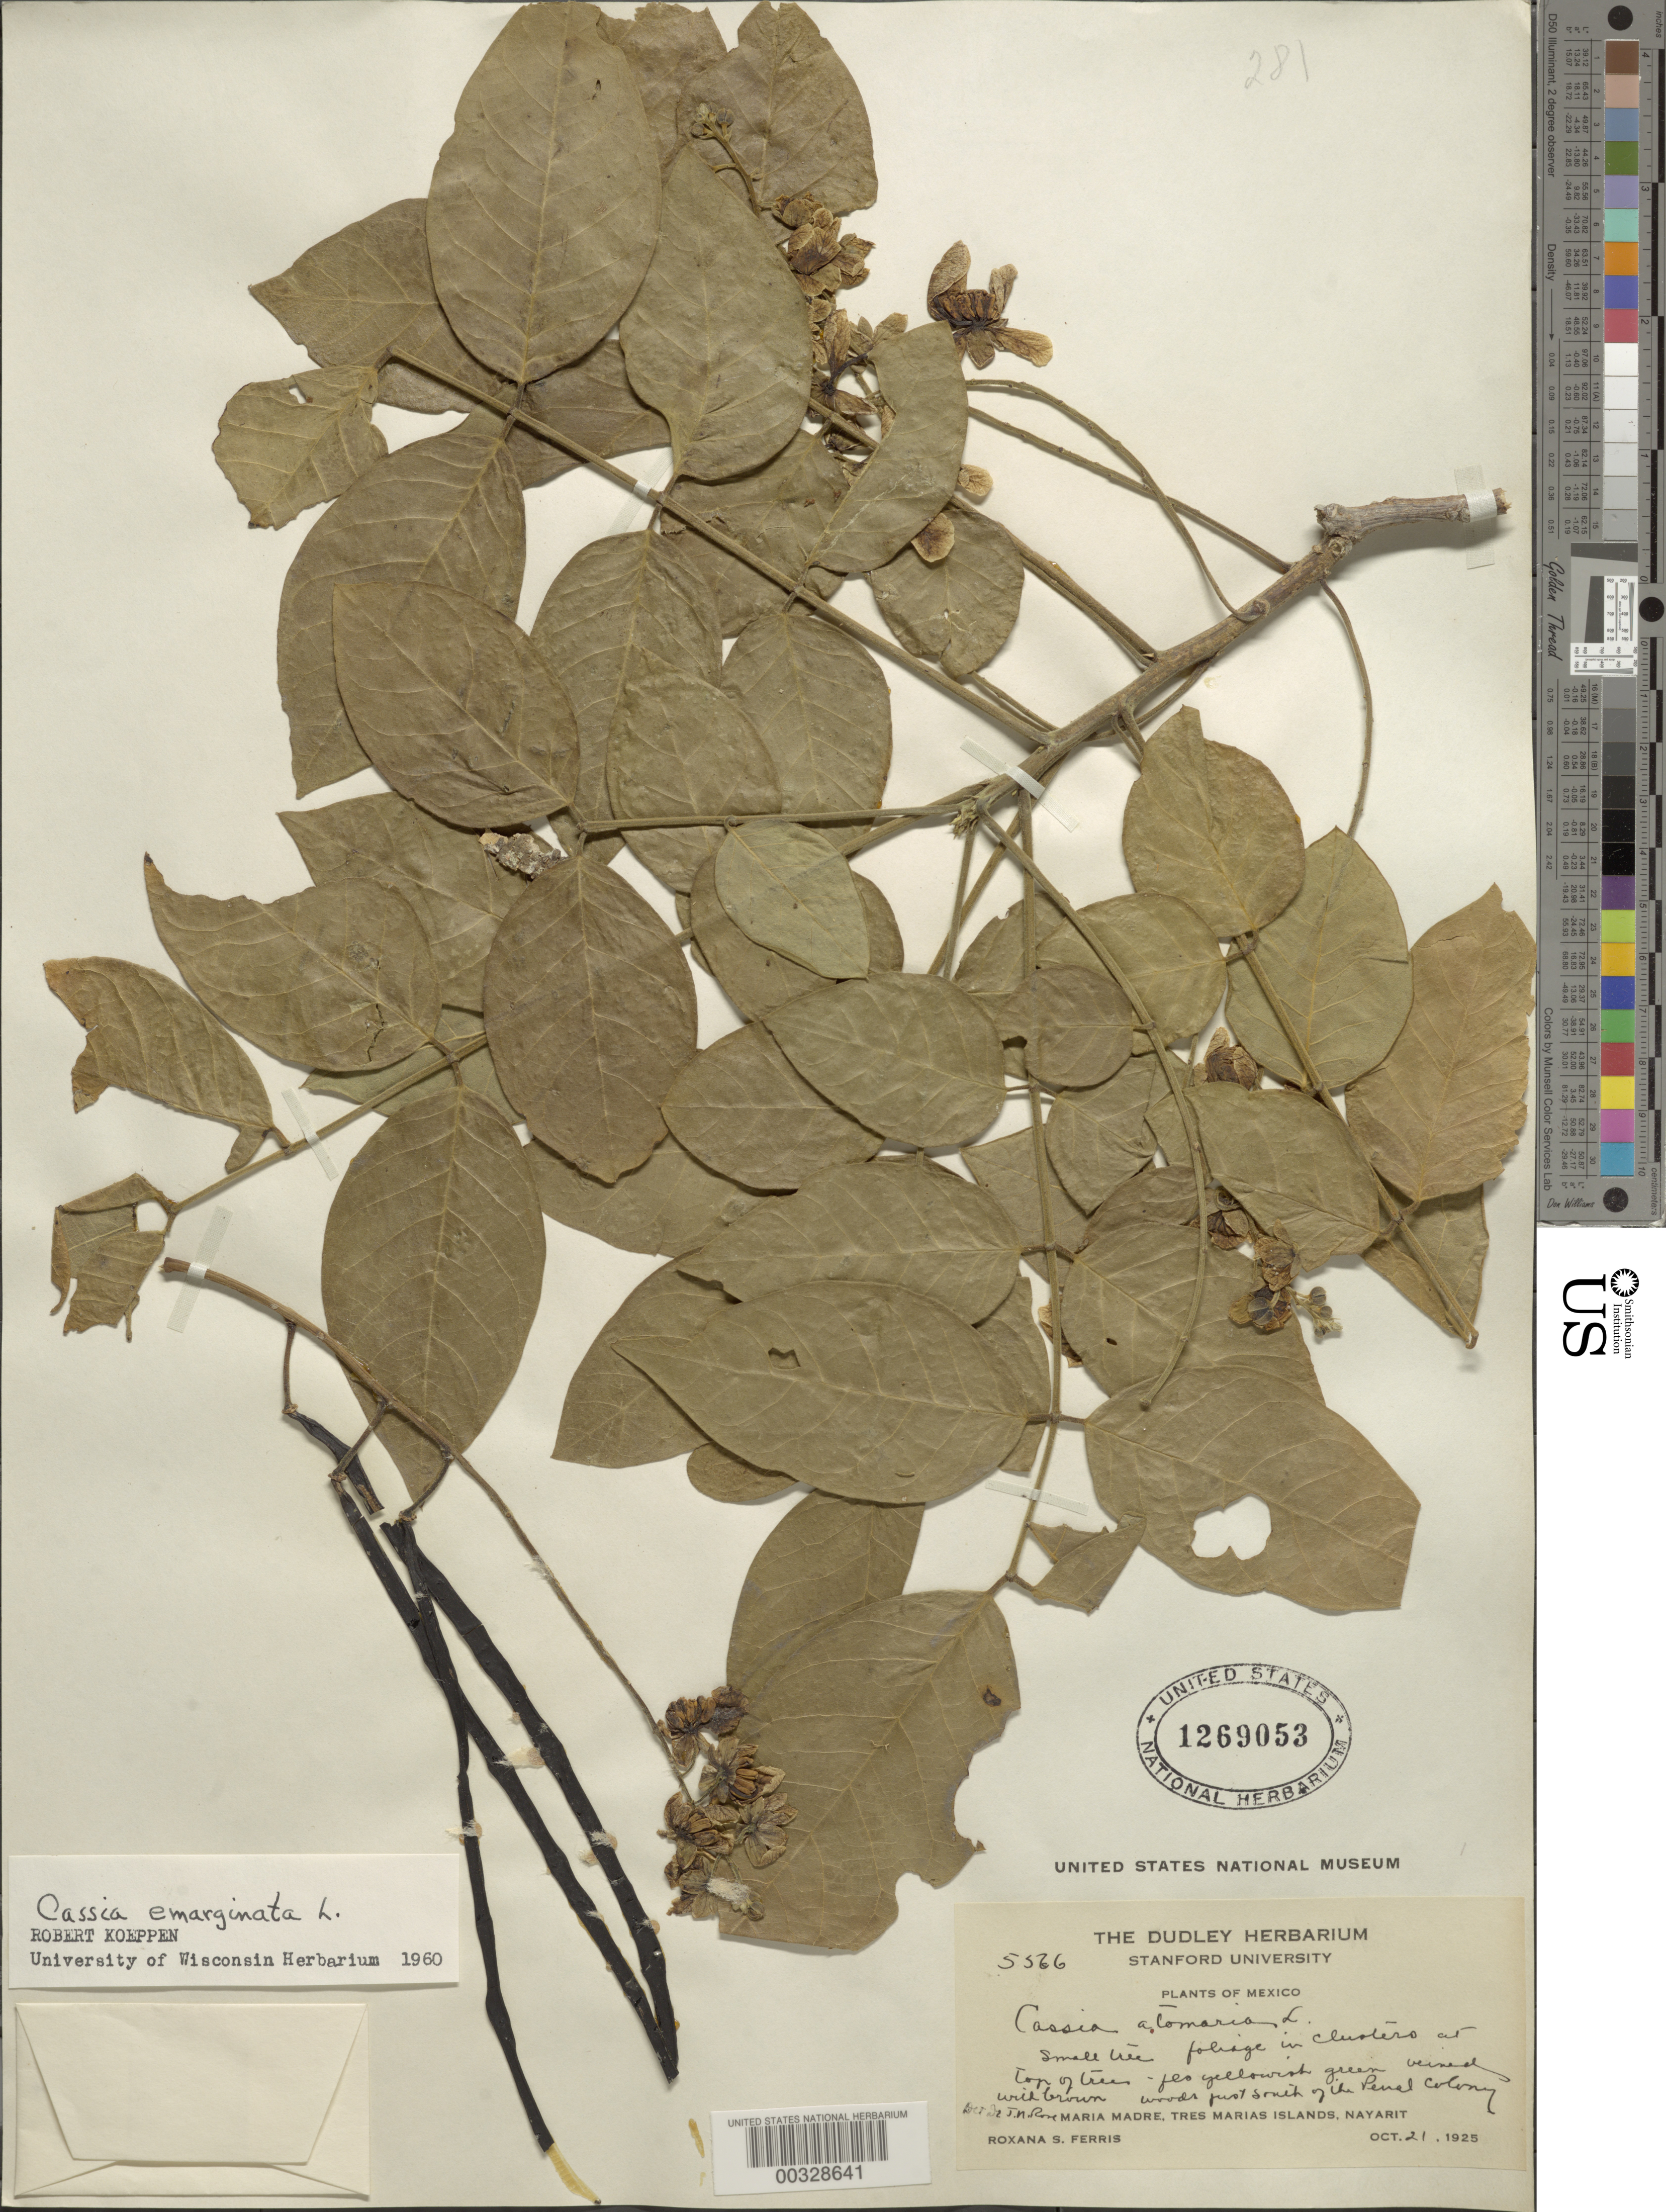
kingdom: Plantae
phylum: Tracheophyta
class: Magnoliopsida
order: Fabales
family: Fabaceae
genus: Senna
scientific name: Senna emarginata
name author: L.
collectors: R. S. Ferris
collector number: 5566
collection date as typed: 21 Oct 1925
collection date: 1925-10-21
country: Mexico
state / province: Nayarit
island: Maria Madre Island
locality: Woods just S of the penal colony, maria madre, tres marias islands [Tres Marias Is.]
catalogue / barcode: US 1269053